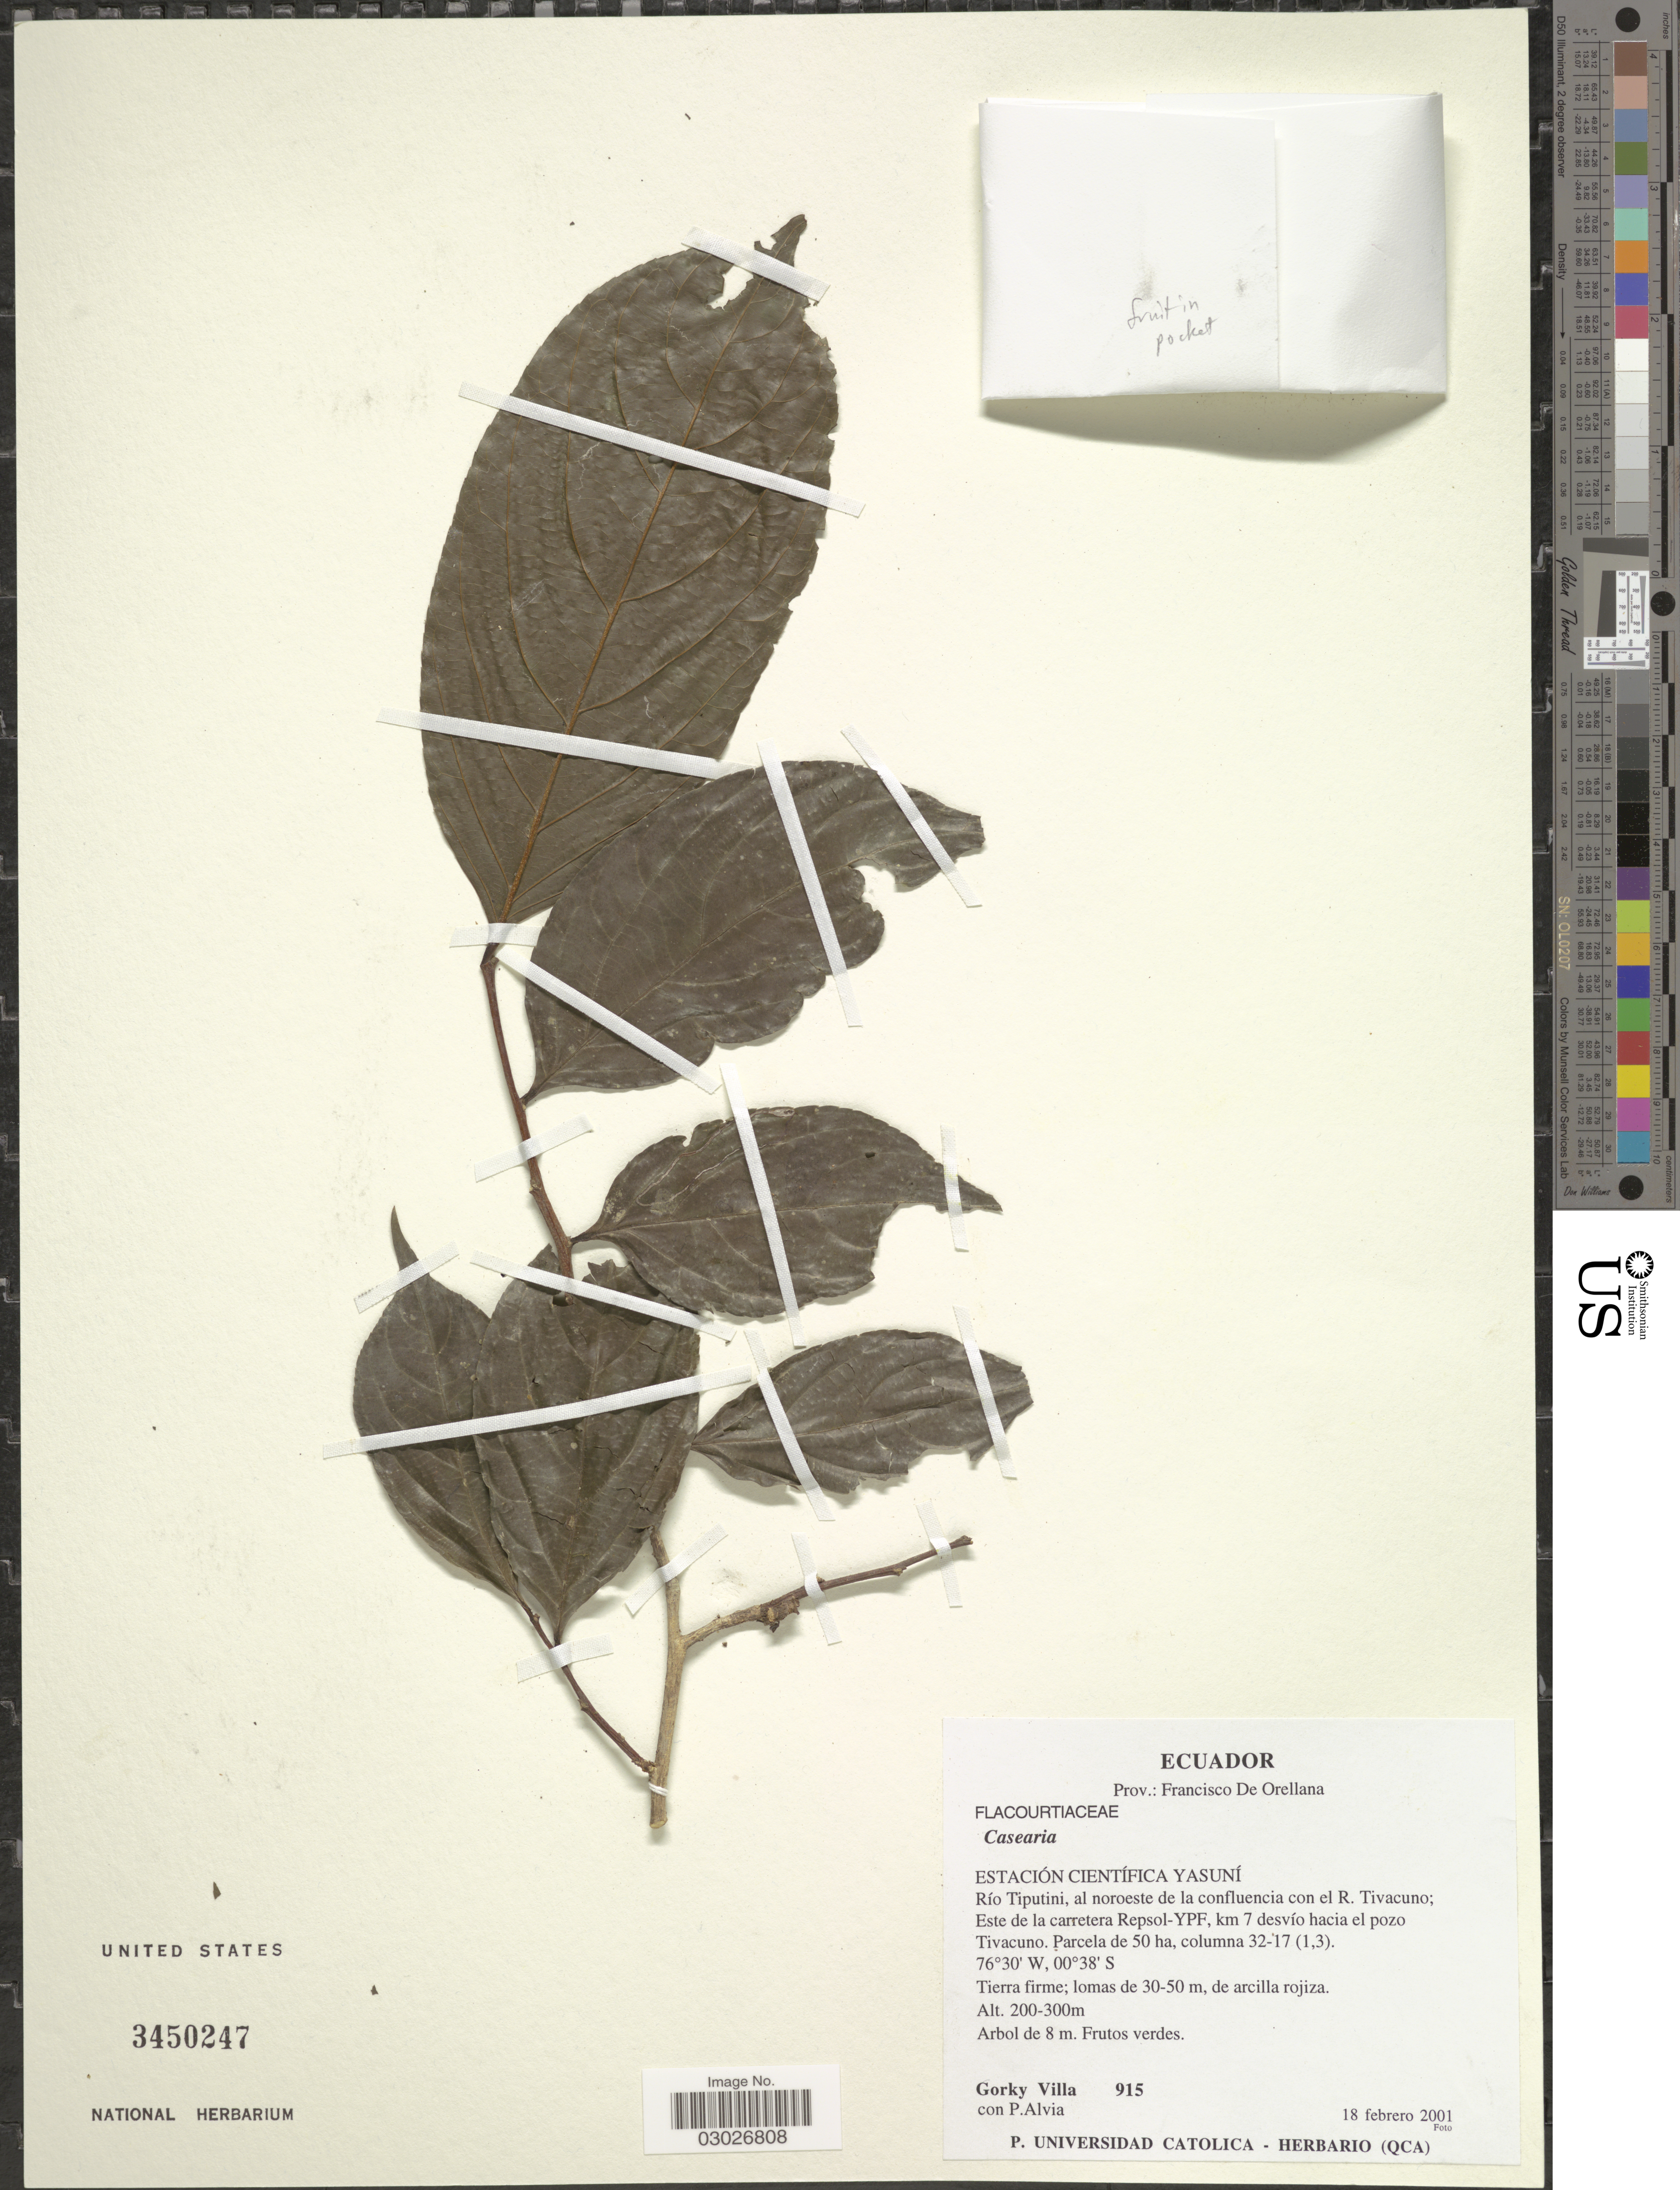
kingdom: Plantae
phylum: Tracheophyta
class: Magnoliopsida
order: Malpighiales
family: Salicaceae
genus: Casearia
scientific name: Casearia sp.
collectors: G. Villa & P. Alvia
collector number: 915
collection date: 2001-02-18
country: Ecuador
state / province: Orellana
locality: Prov.: Francisco De Orellana. ESTACIÓN CIENTÍFICA YASUNÍ. Río Tiputini, al noroeste de la confluencia con el R. Tivacuno; Este de la carretera Repsol-YPF, km 7 desvío hacia el pozo Tivacuno. Parcela de 50 ha, columna 32-17 (1.3).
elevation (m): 200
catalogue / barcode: US 3450247